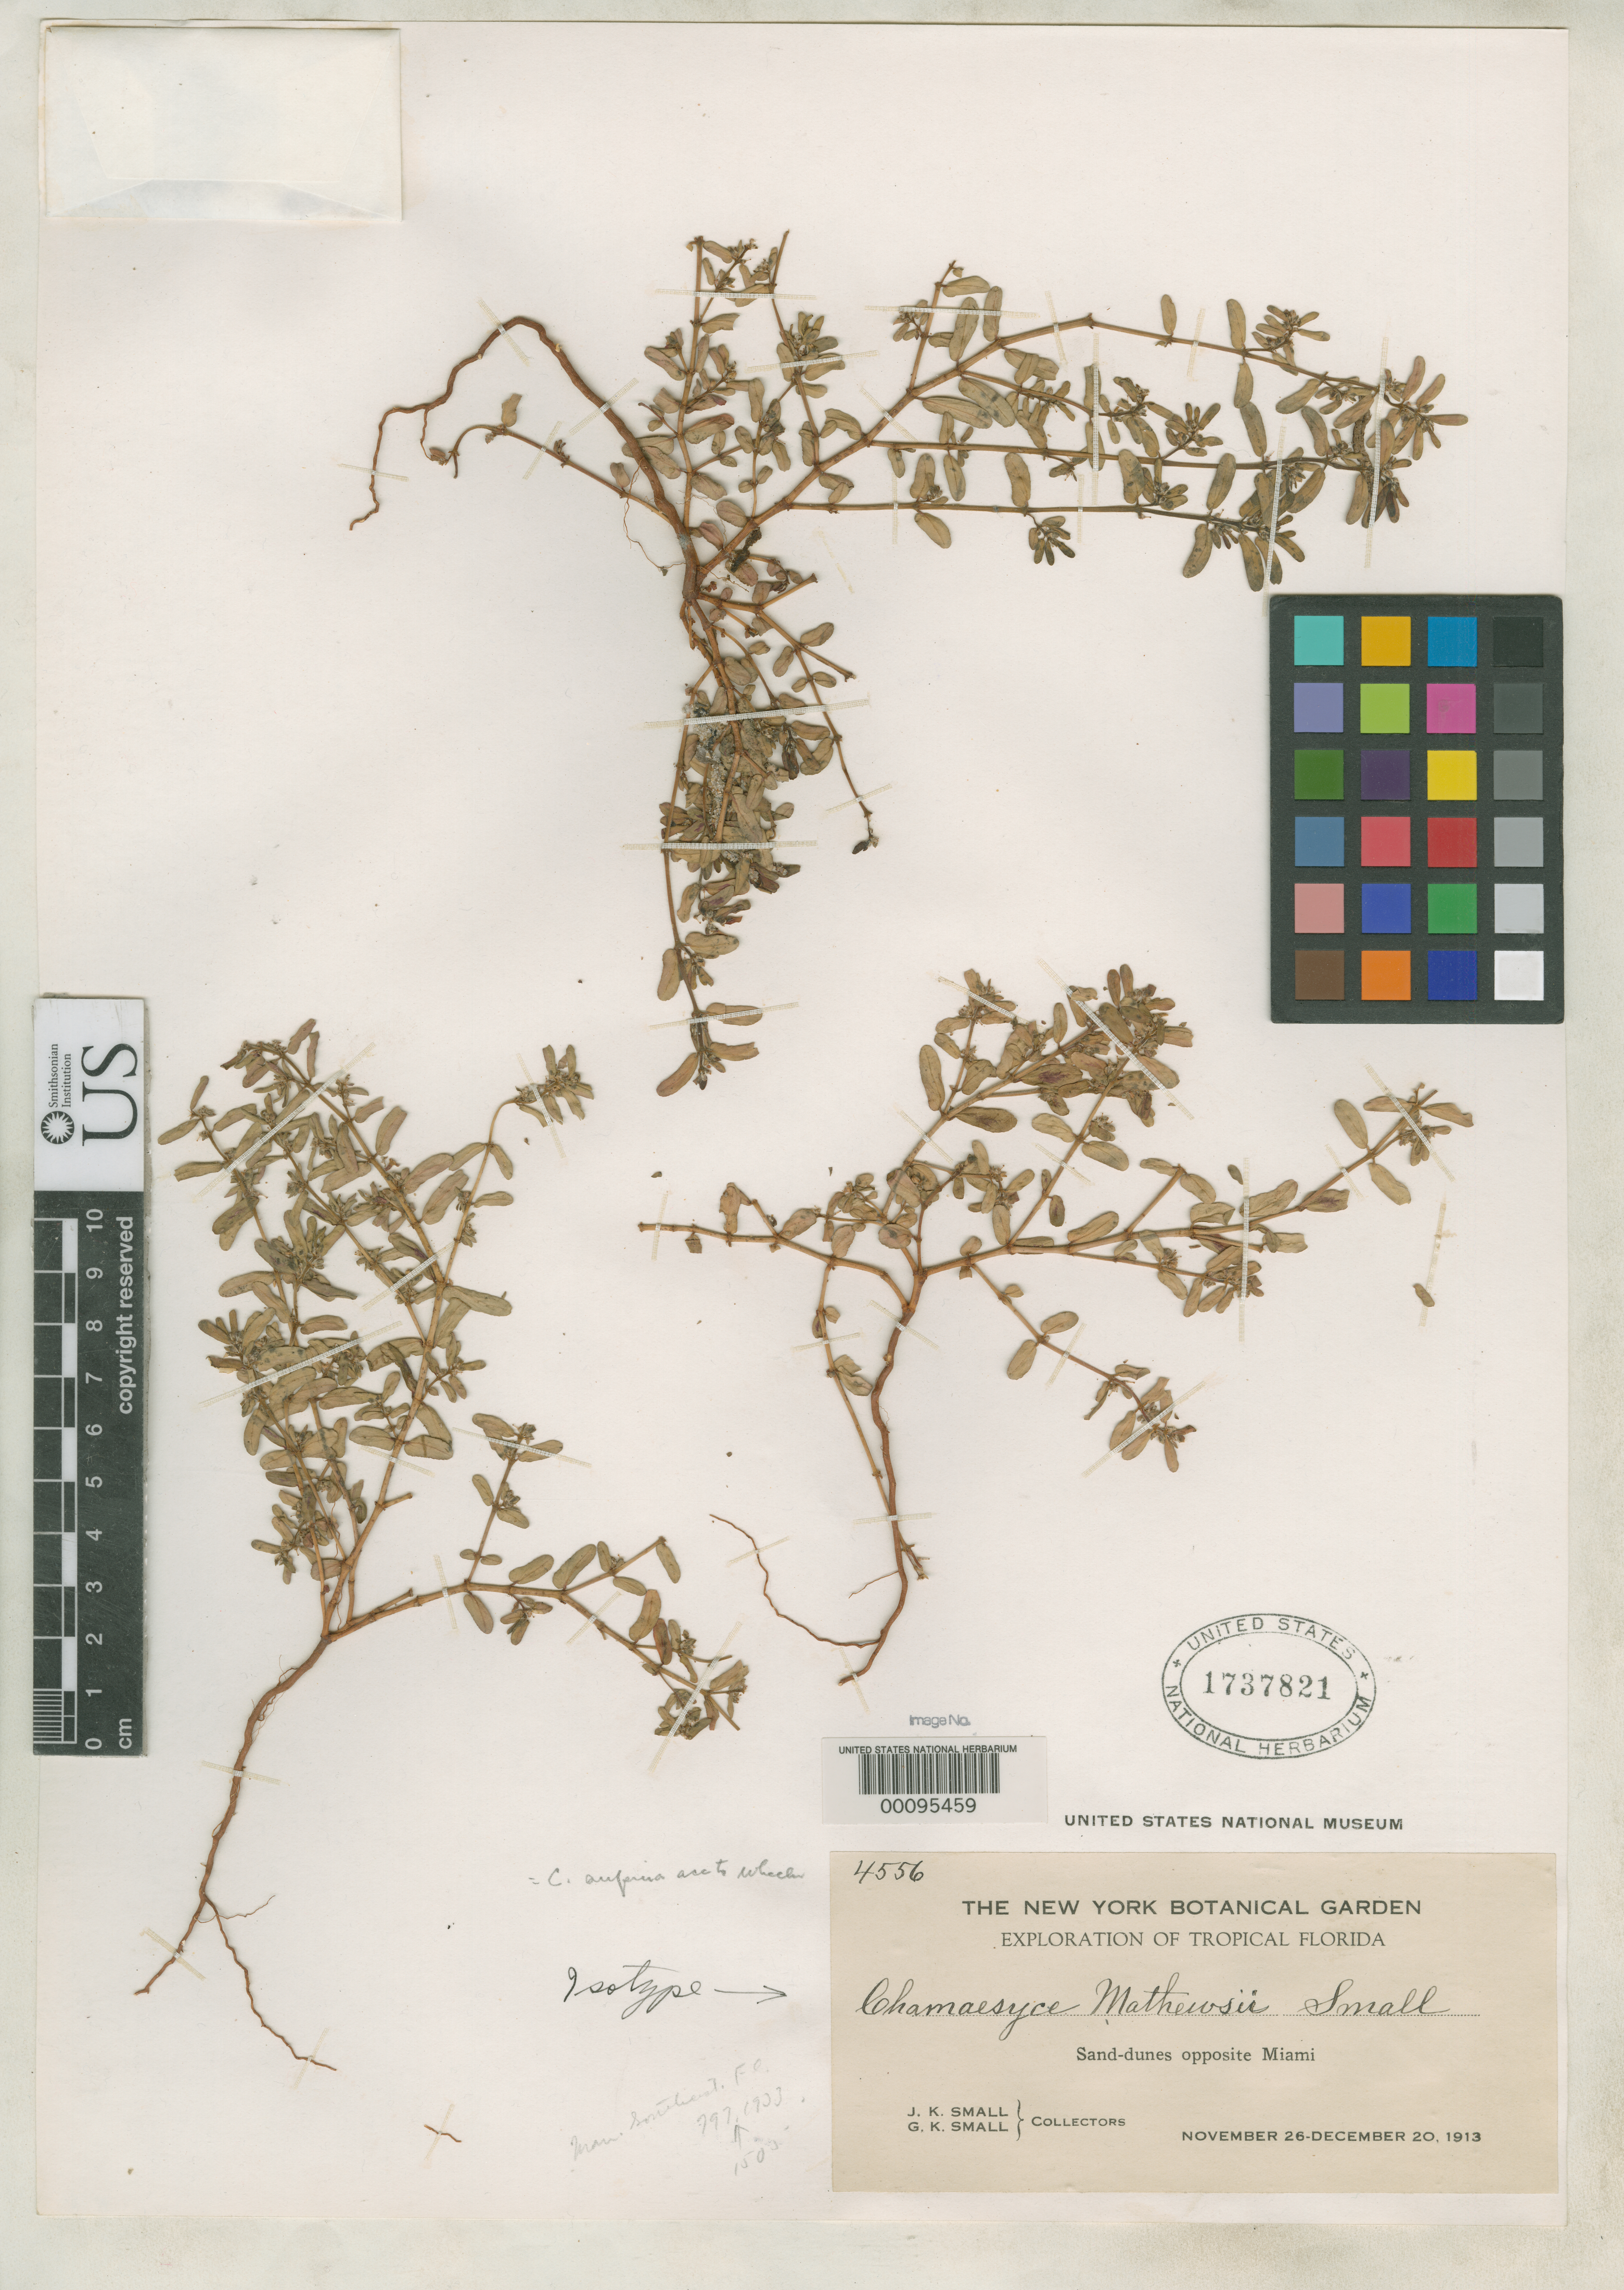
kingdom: Plantae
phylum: Tracheophyta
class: Magnoliopsida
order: Malpighiales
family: Euphorbiaceae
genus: Chamaesyce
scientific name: Chamaesyce mathewsii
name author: Small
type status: Isotype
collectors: J. K. Small & G. K. Small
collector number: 4556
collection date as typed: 26 Nov 1913 to 20 Dec 1913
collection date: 1913-11-26/1913-12-20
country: United States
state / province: Florida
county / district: Dade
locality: Sand-dunes opposite Miami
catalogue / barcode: US 1737821